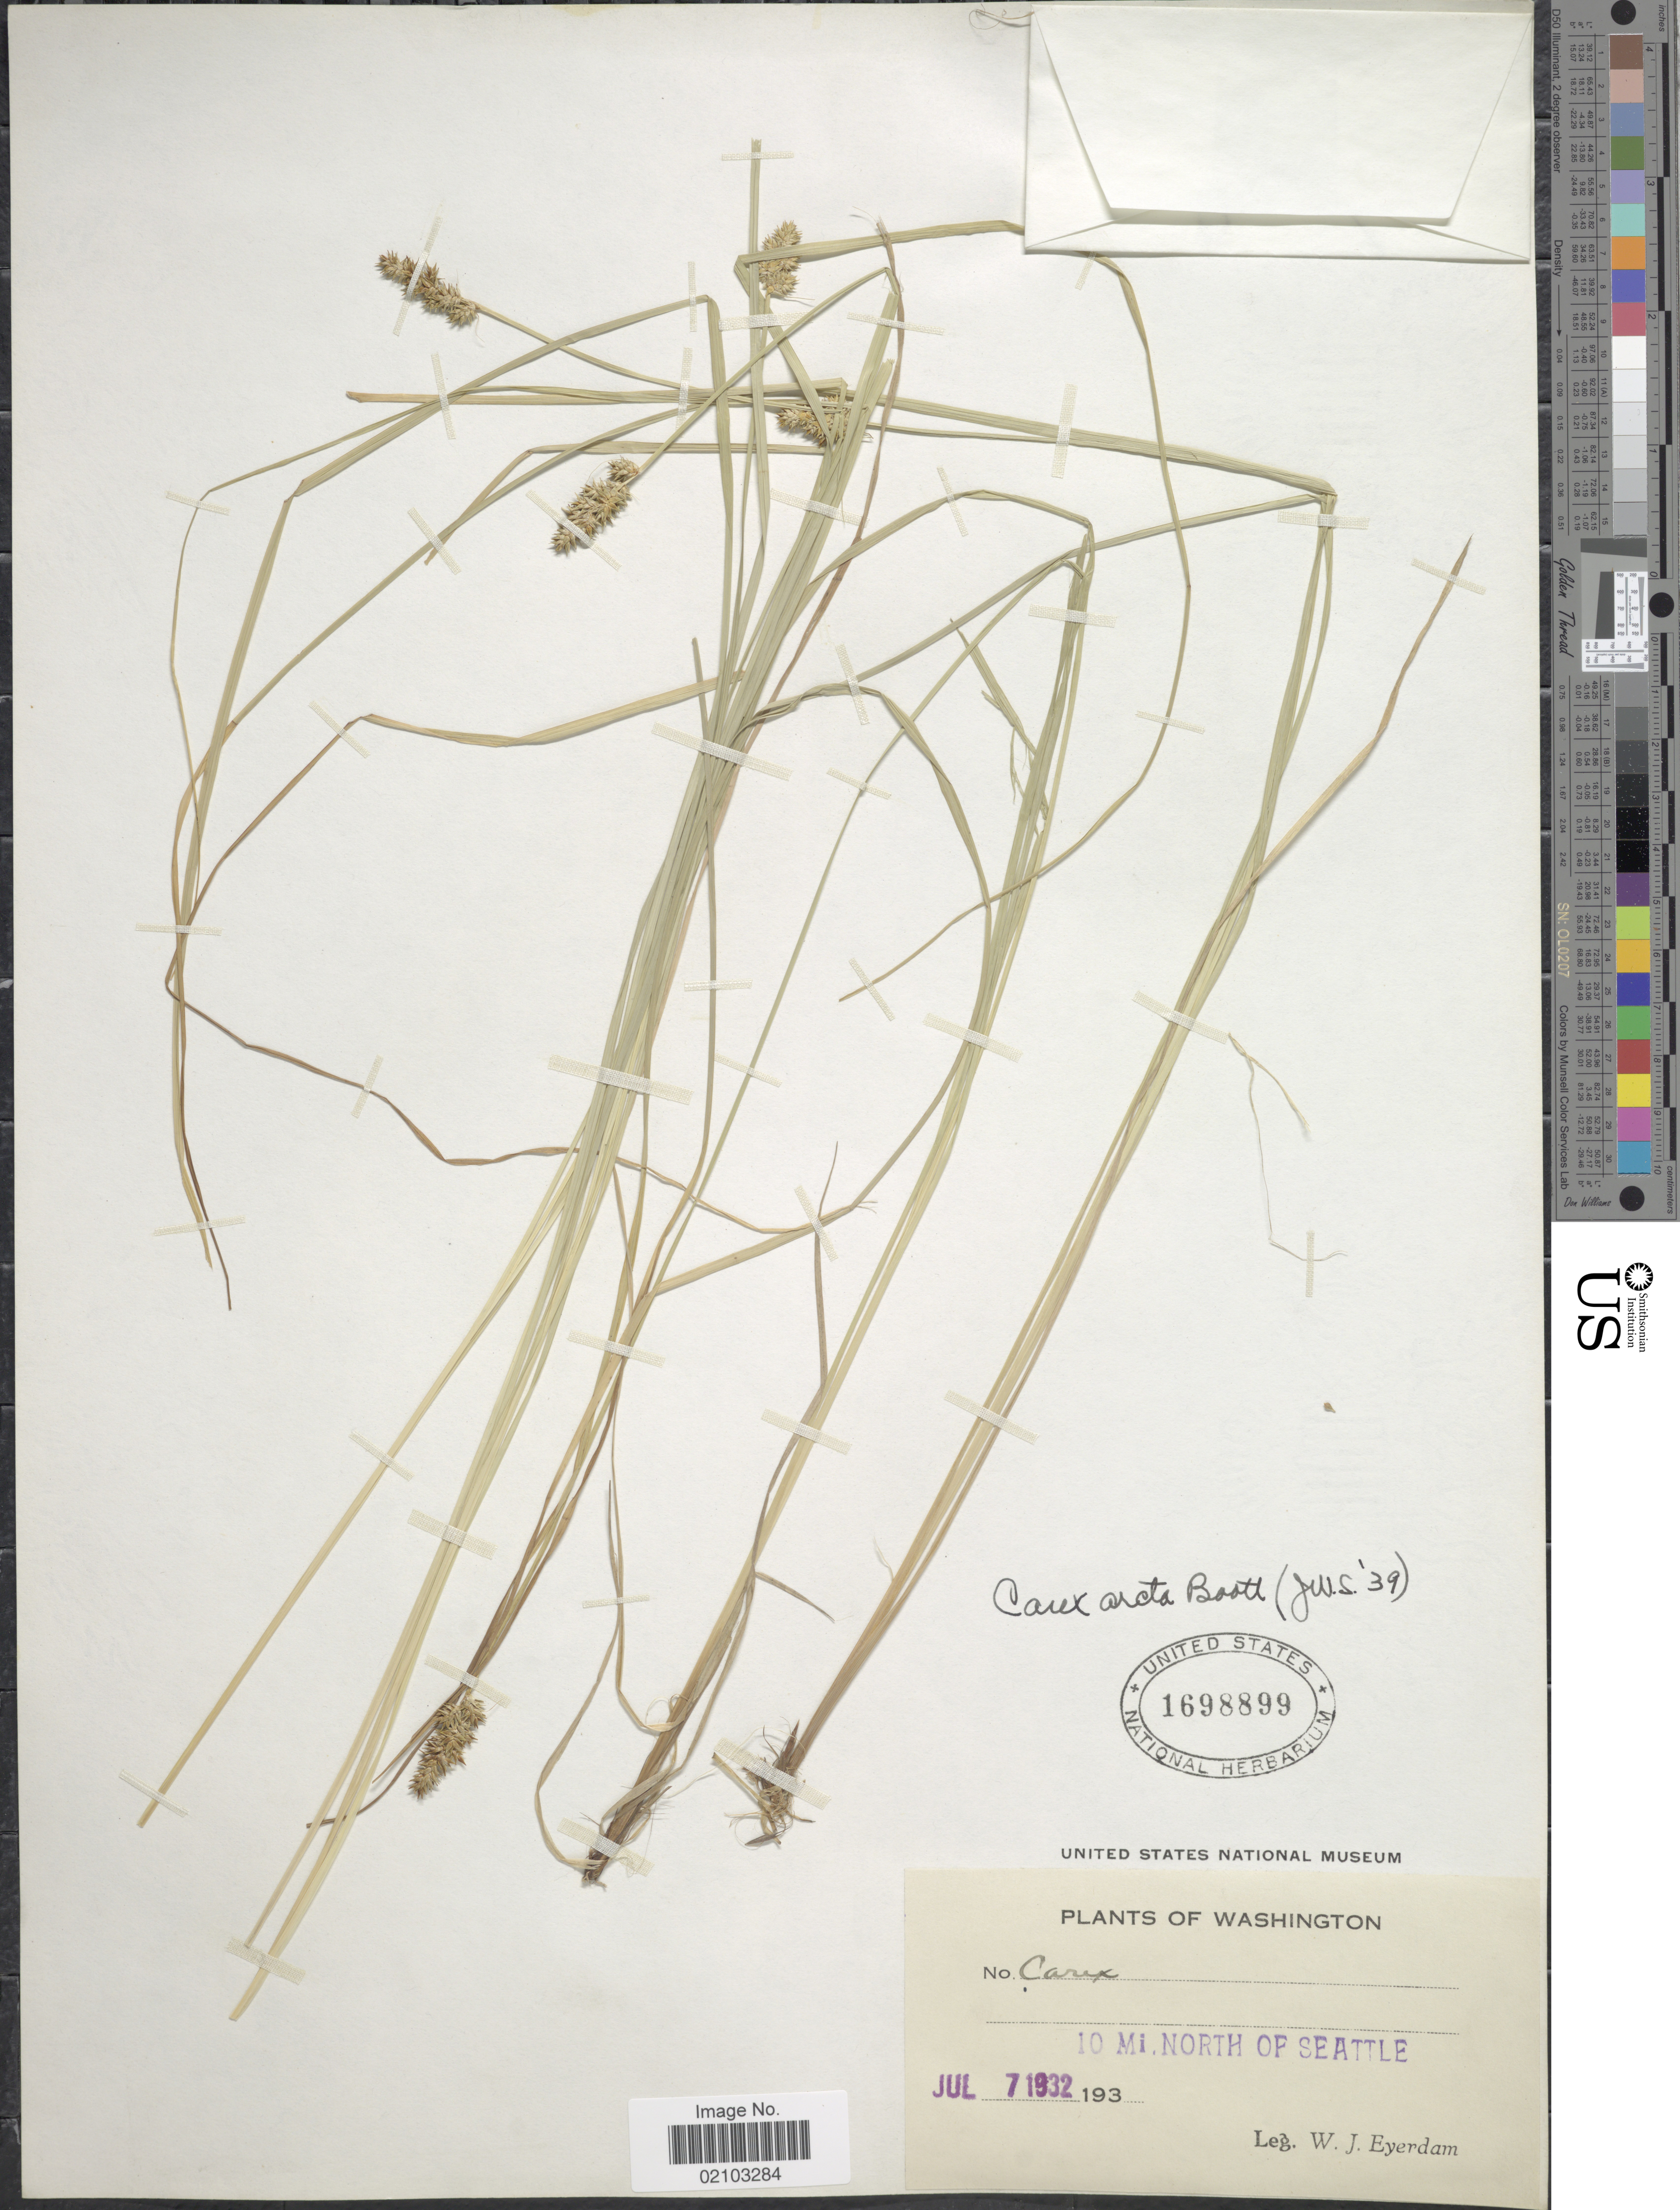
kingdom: Plantae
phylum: Tracheophyta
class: Liliopsida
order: Poales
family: Cyperaceae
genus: Carex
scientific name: Carex arcta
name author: Boott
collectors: W. J. Eyerdam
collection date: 1932-07-07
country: United States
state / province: Washington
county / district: King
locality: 10 mi. north of Seattle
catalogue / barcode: US 1698899